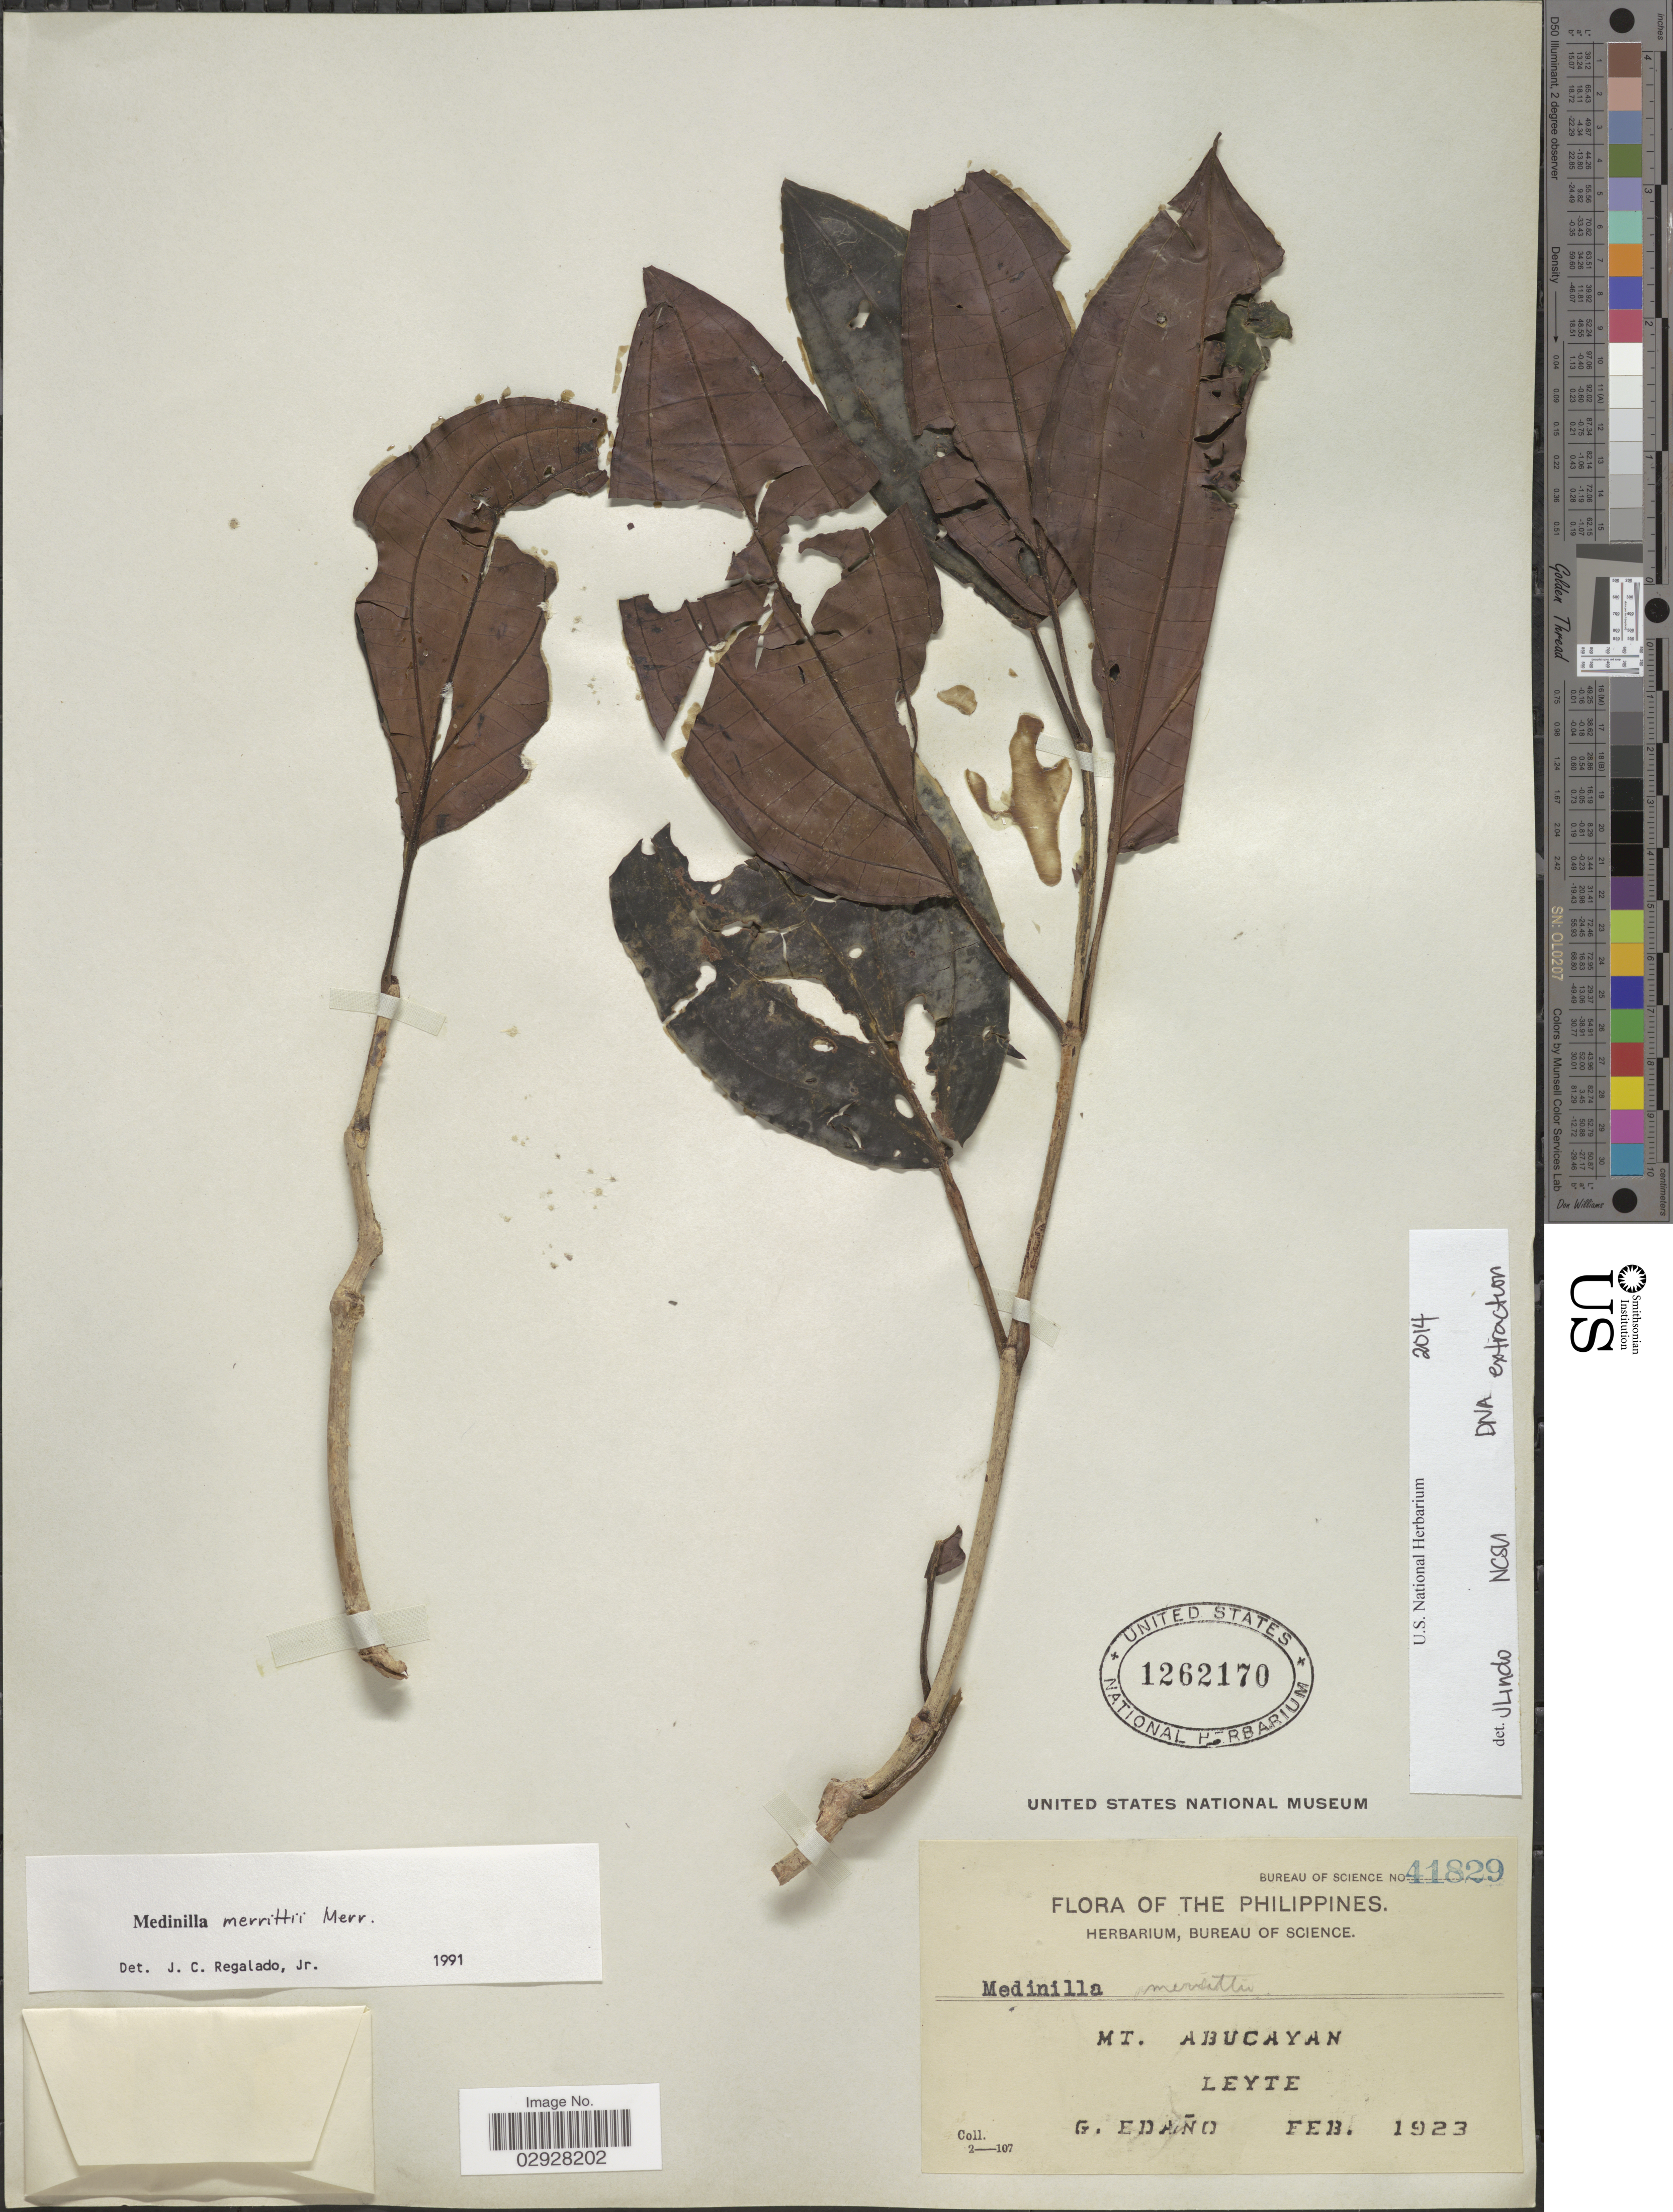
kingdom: Plantae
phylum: Tracheophyta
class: Magnoliopsida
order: Myrtales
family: Melastomataceae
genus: Medinilla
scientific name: Medinilla merrittii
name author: Merr.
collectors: G. Edaño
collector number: Bureau of Science 41829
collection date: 1923-02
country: Philippines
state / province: Eastern Visayas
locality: Mt. Abucayan, Leyte.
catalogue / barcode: US 1262170